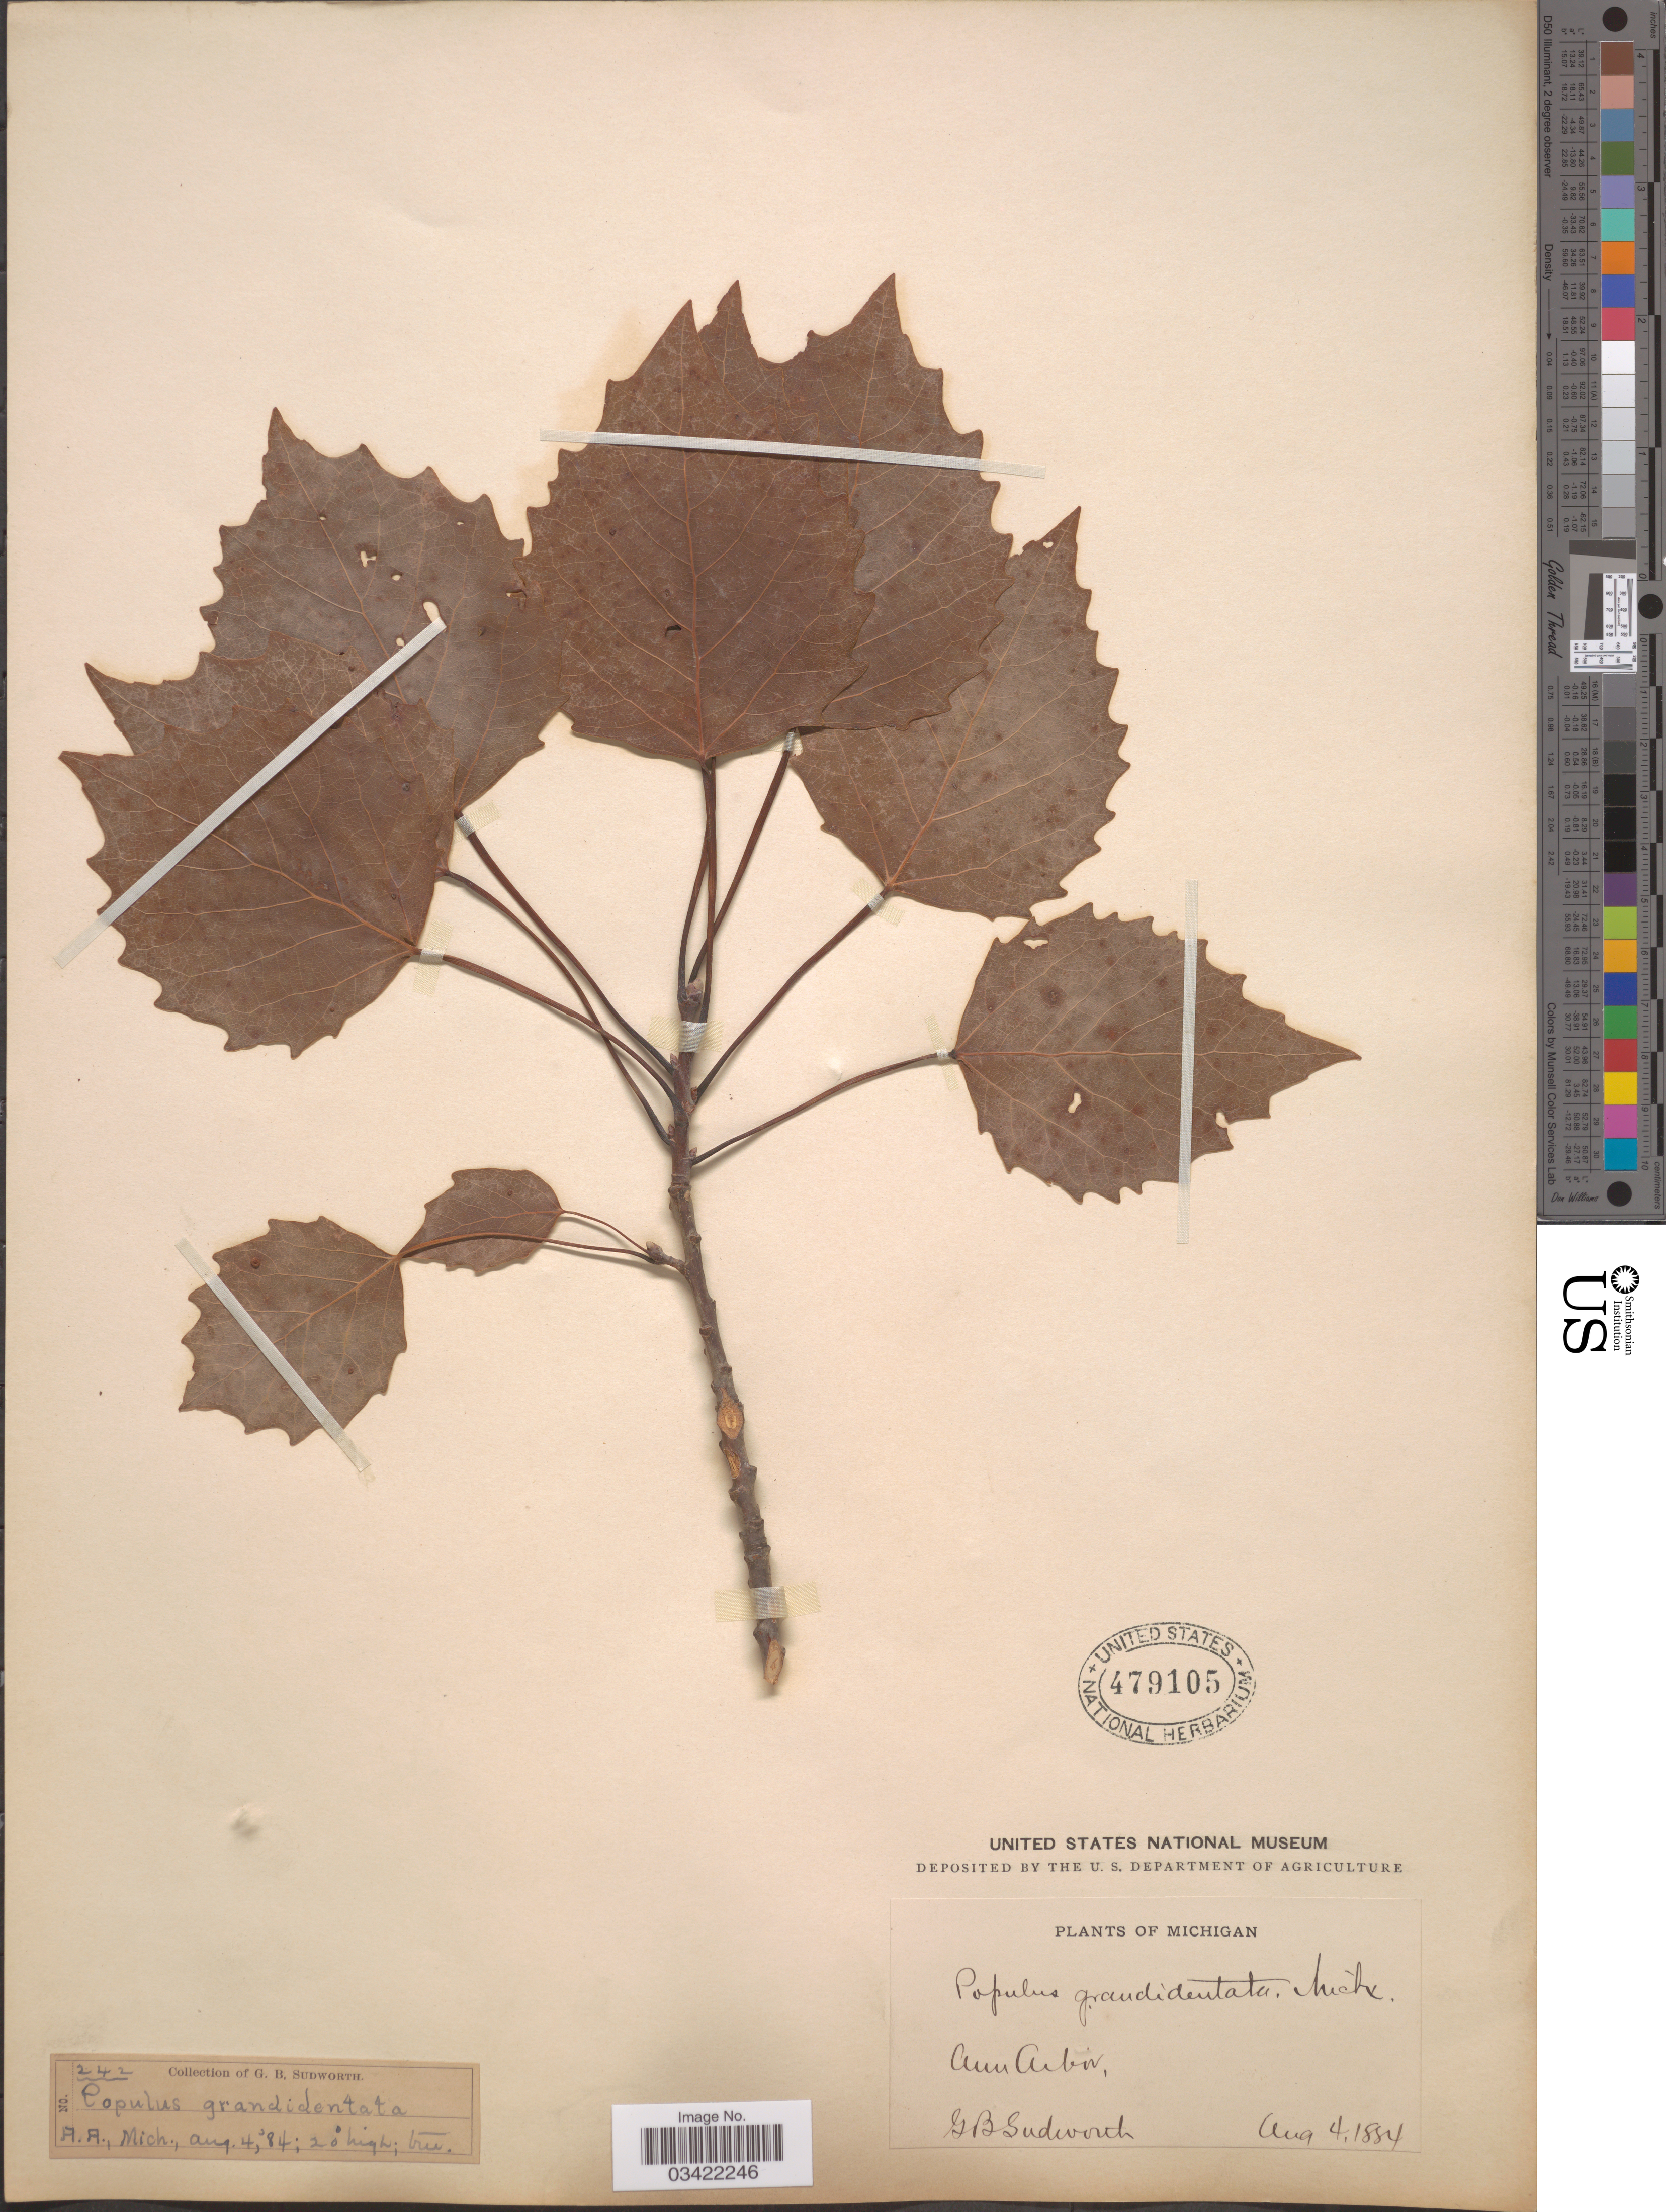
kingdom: Plantae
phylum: Tracheophyta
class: Magnoliopsida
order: Malpighiales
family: Salicaceae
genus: Populus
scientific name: Populus grandidentata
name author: Michx.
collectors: G. B. Sudworth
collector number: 242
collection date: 1884-08-04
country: United States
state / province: Michigan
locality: Ann Arbor.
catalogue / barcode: US 479105